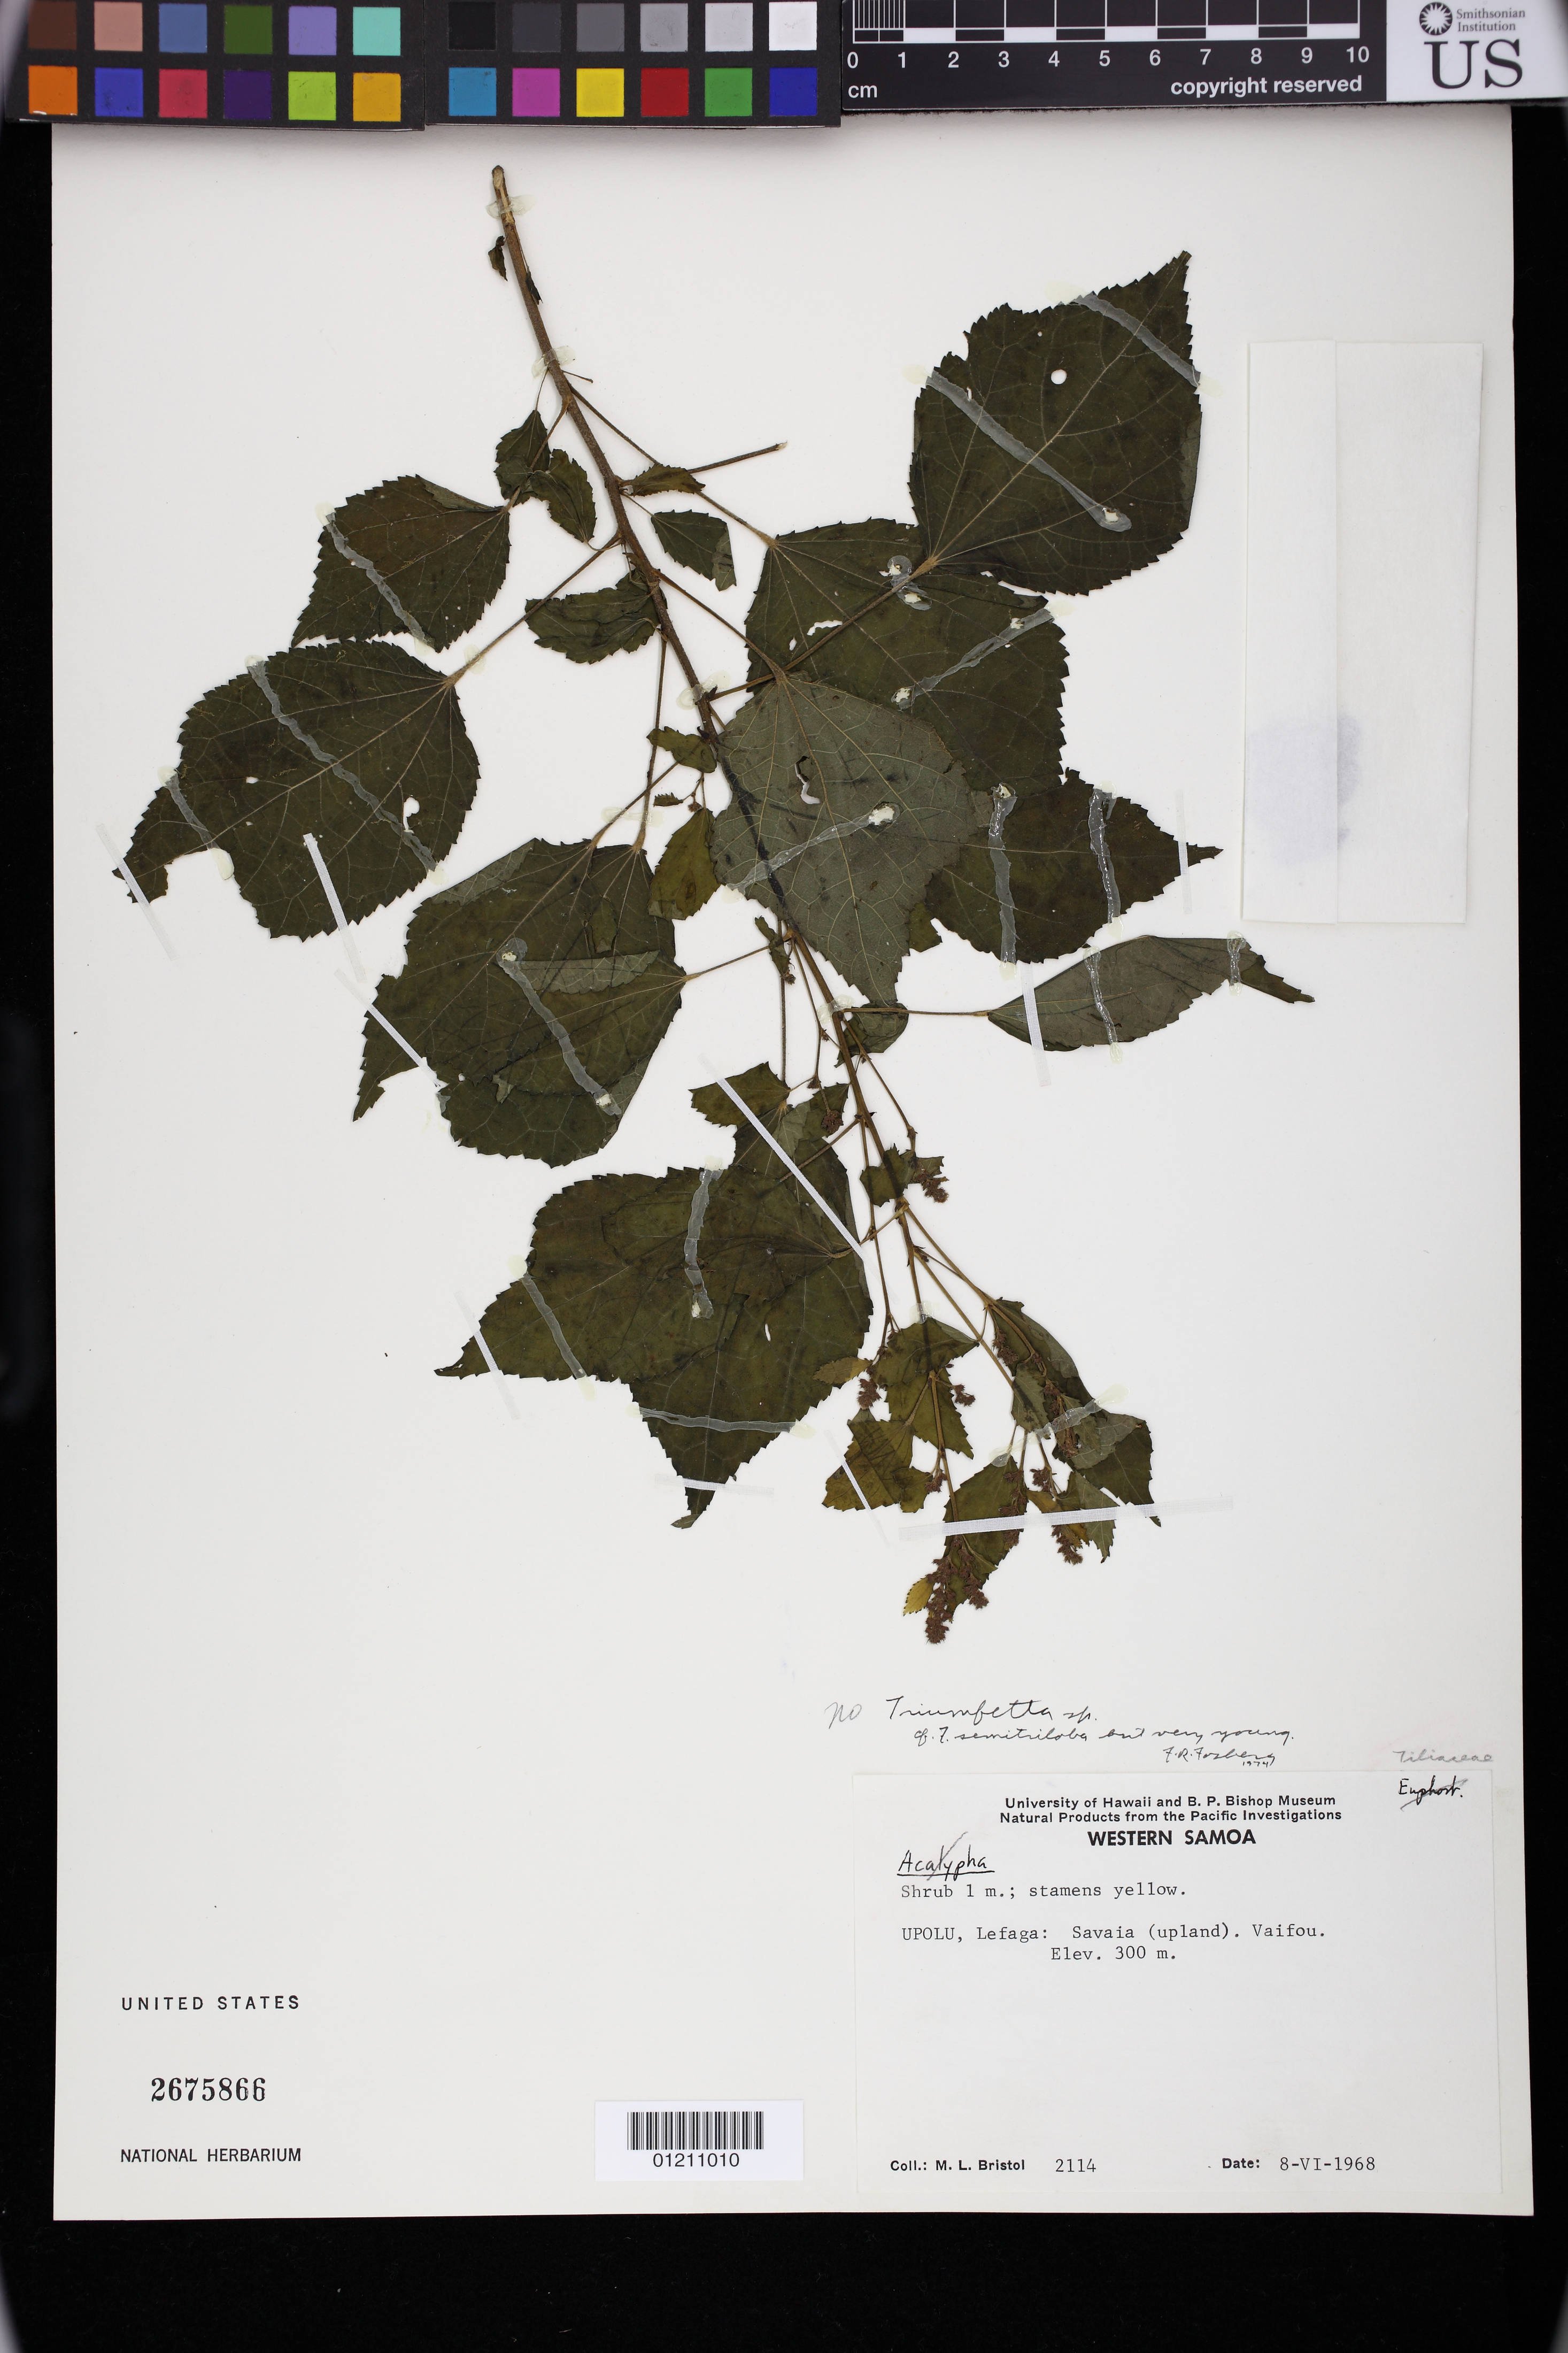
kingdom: Plantae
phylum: Tracheophyta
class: Magnoliopsida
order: Malvales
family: Malvaceae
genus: Triumfetta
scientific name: Triumfetta semitriloba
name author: Jacq.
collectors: M. L. Bristol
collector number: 2114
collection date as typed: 06 Aug 1968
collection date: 1968-08-06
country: Samoa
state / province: A'ana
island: Upolu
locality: Western Samoa, Upolu Lefaga: Savaia (upland). Vaifou.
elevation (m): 300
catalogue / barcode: US 2675866